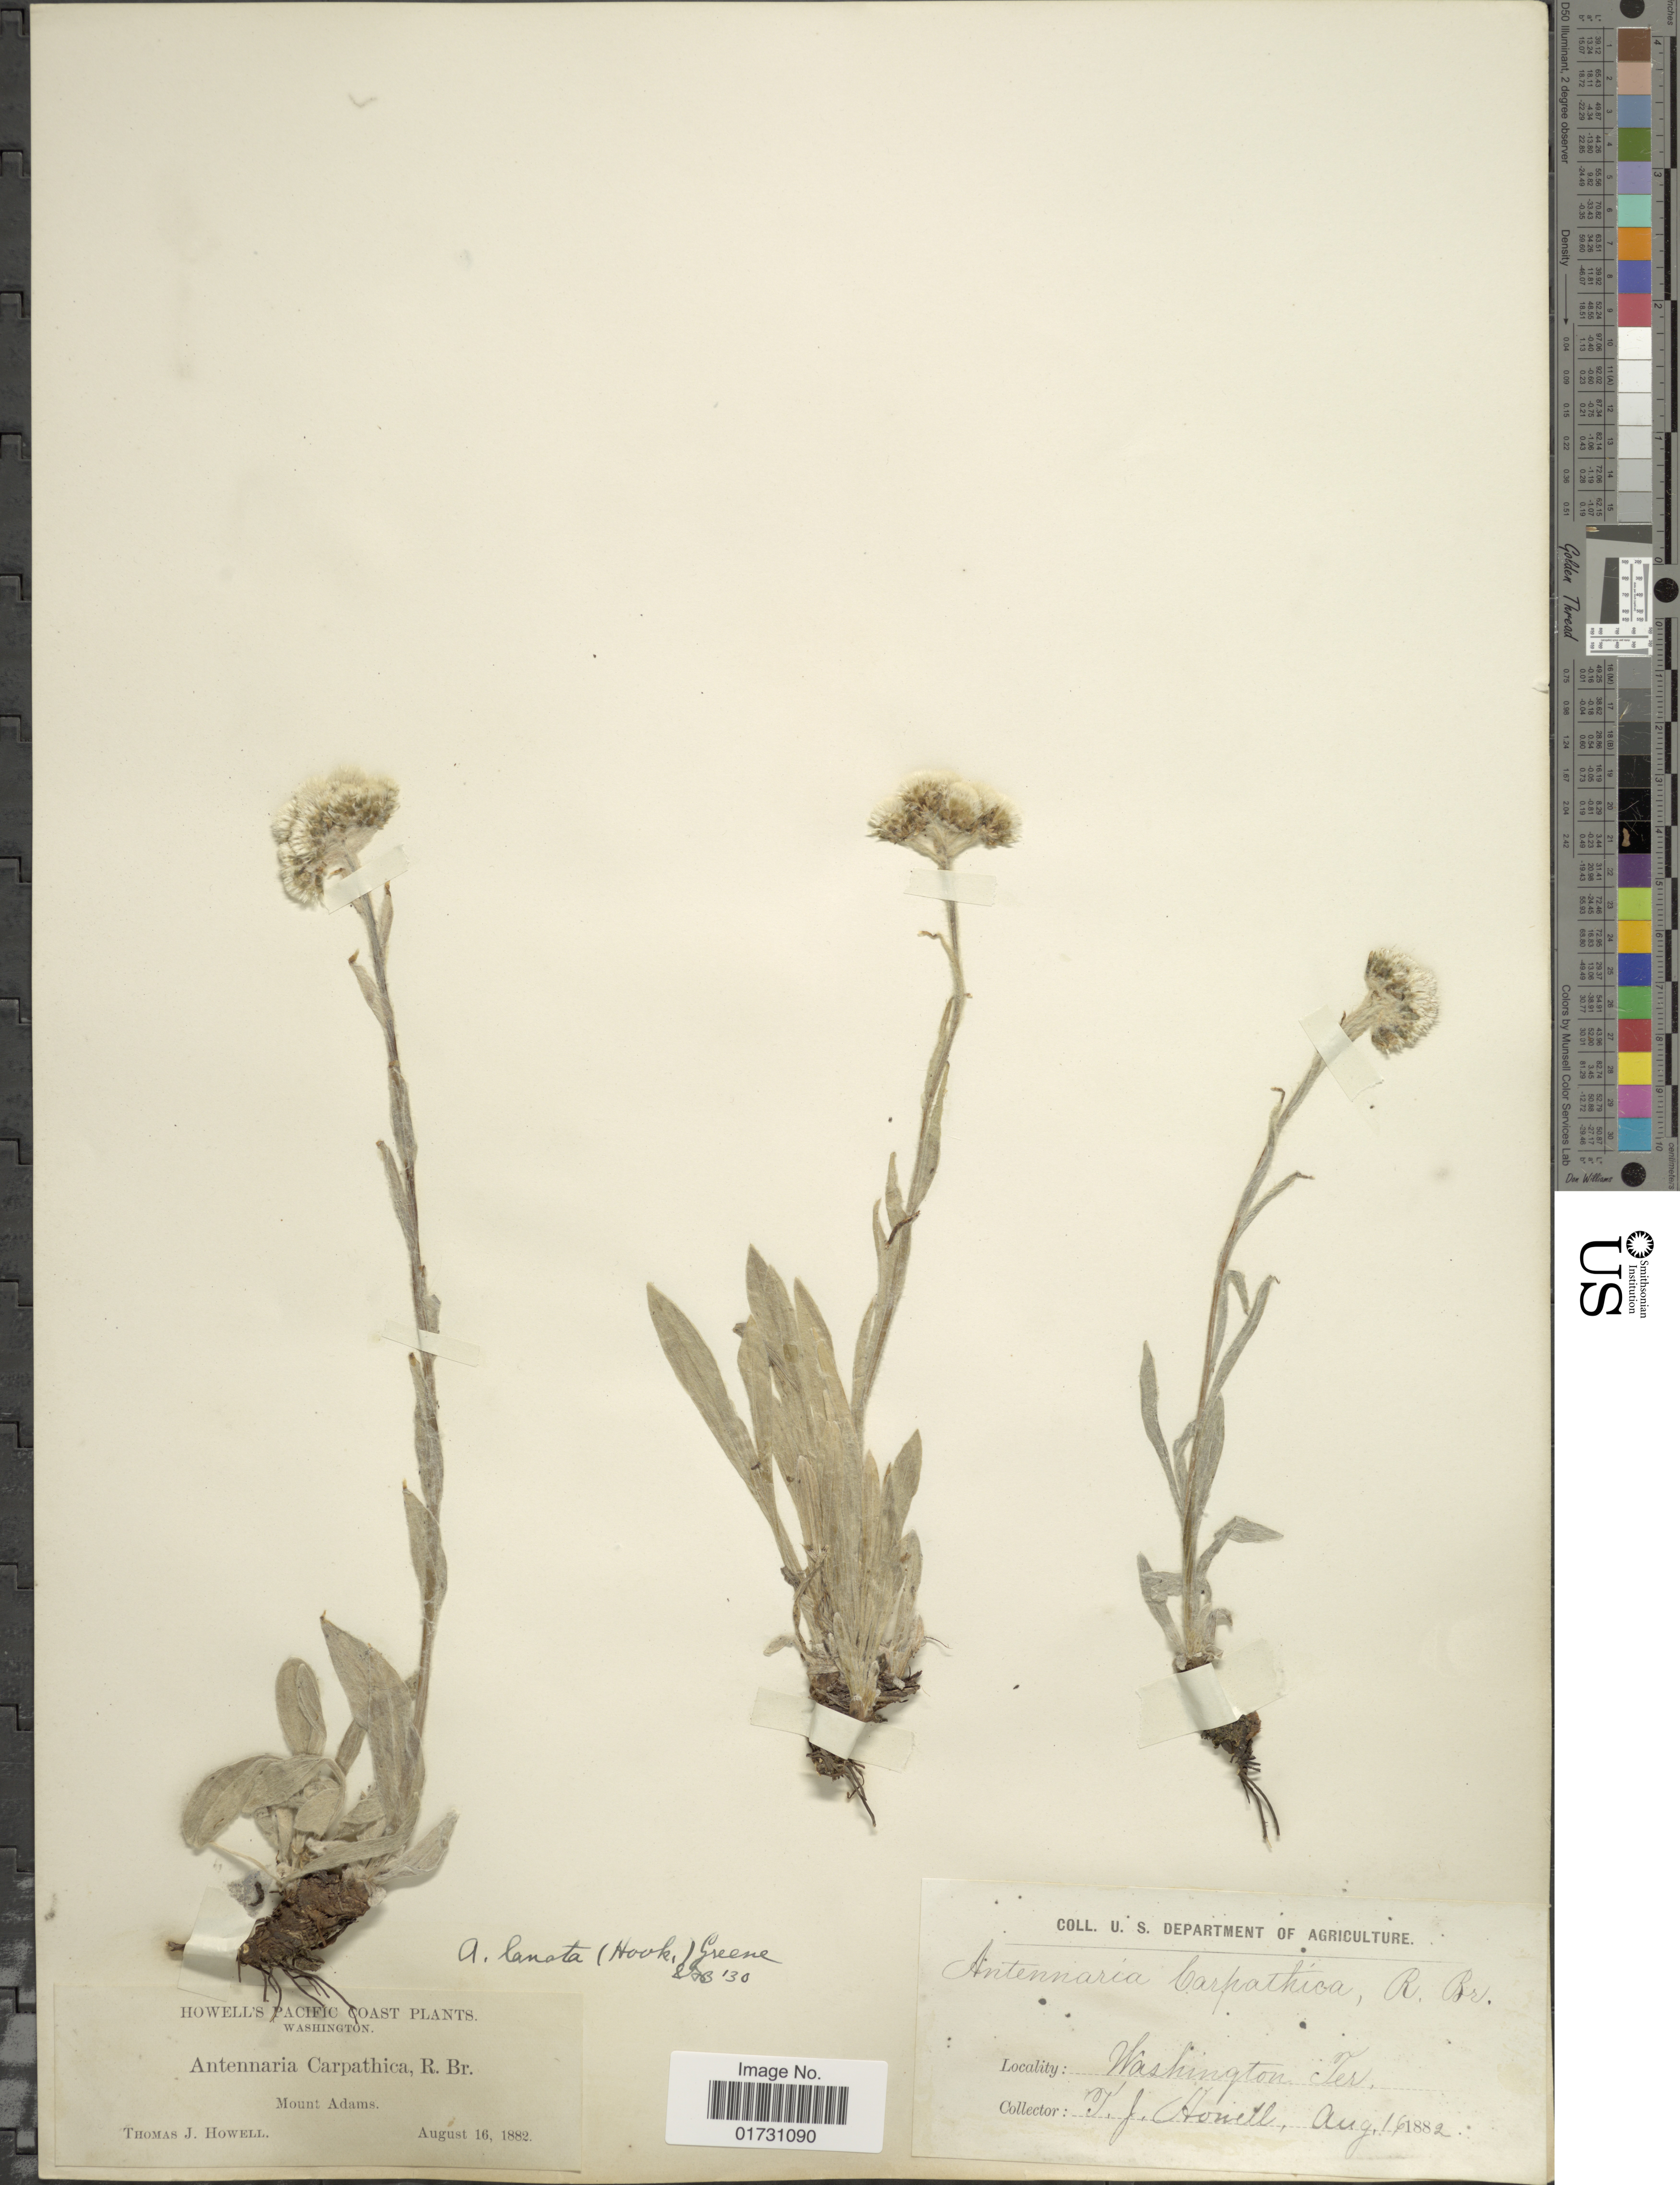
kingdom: Plantae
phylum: Tracheophyta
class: Magnoliopsida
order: Asterales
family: Asteraceae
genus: Antennaria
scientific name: Antennaria lanata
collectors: T. J. Howell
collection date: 1882-08-16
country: United States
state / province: Washington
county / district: Yakima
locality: Howell's Pacific Coast, Mount Adams